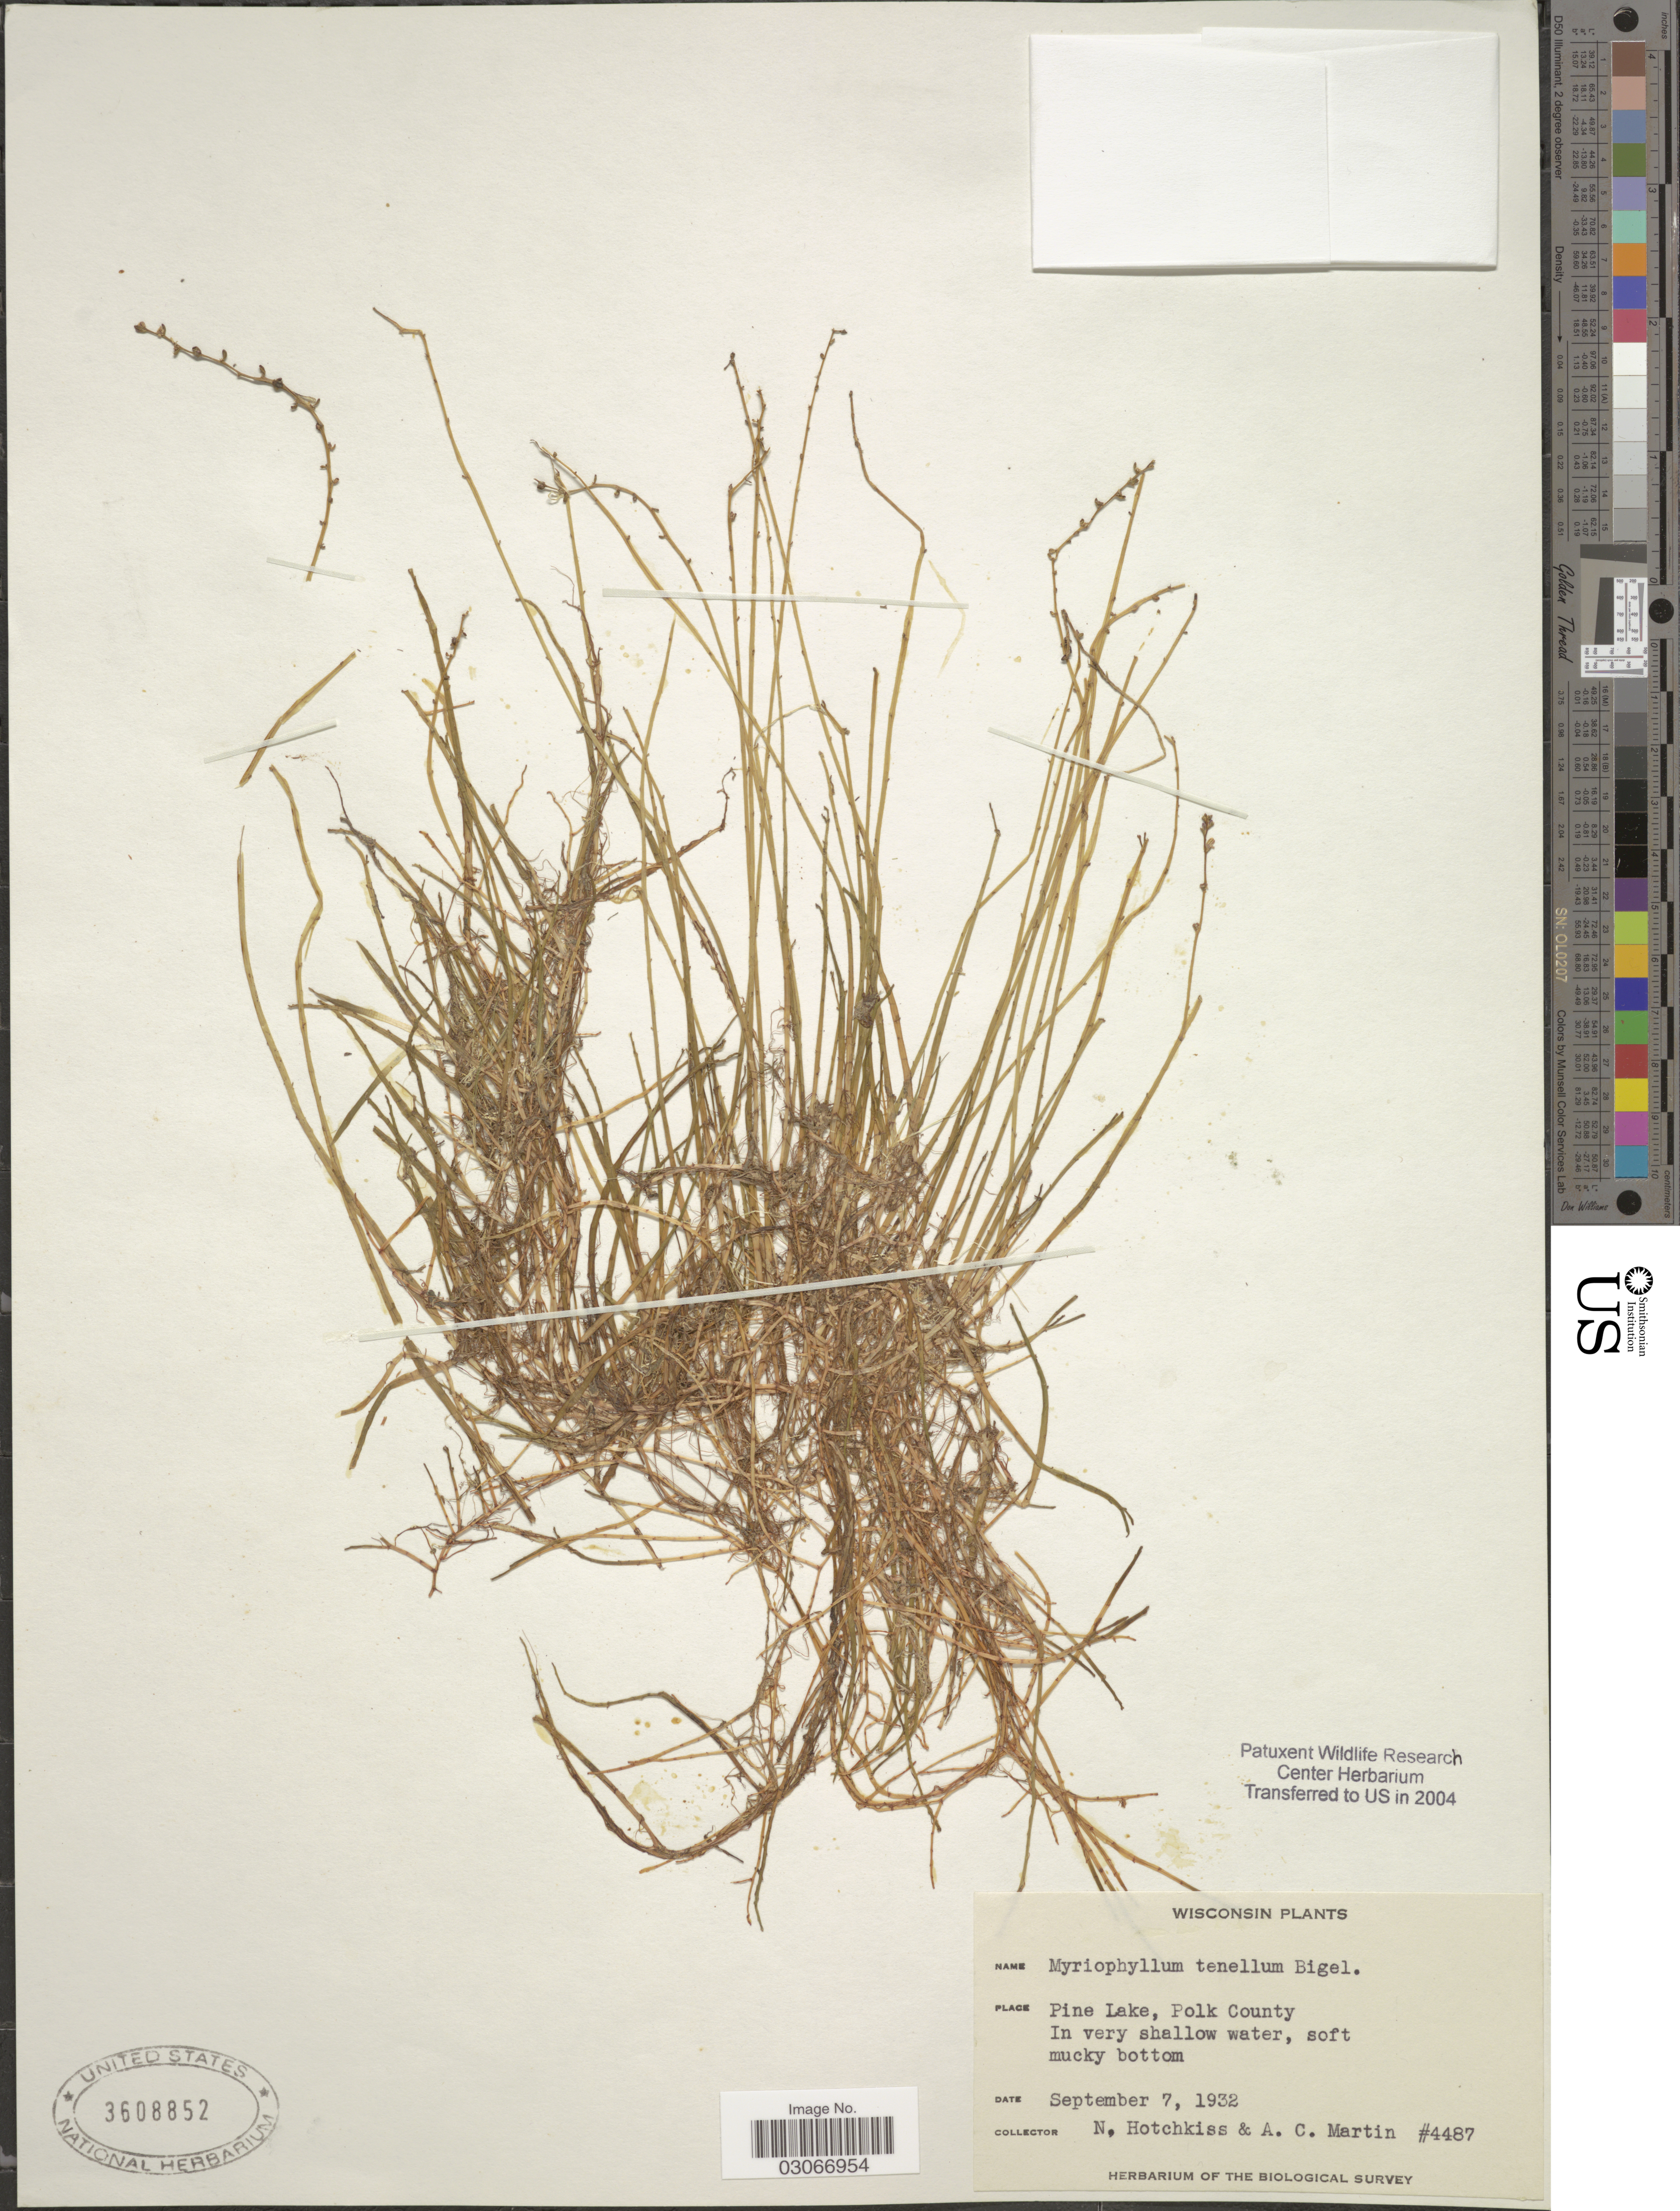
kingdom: Plantae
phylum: Tracheophyta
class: Magnoliopsida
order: Saxifragales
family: Haloragaceae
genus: Myriophyllum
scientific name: Myriophyllum scabratum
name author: Michx.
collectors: N. Hotchkiss & A. C. Martin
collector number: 4487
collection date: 1932-09-07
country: United States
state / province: Wisconsin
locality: Pine Lake, Polk County.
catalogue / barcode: US 3608852